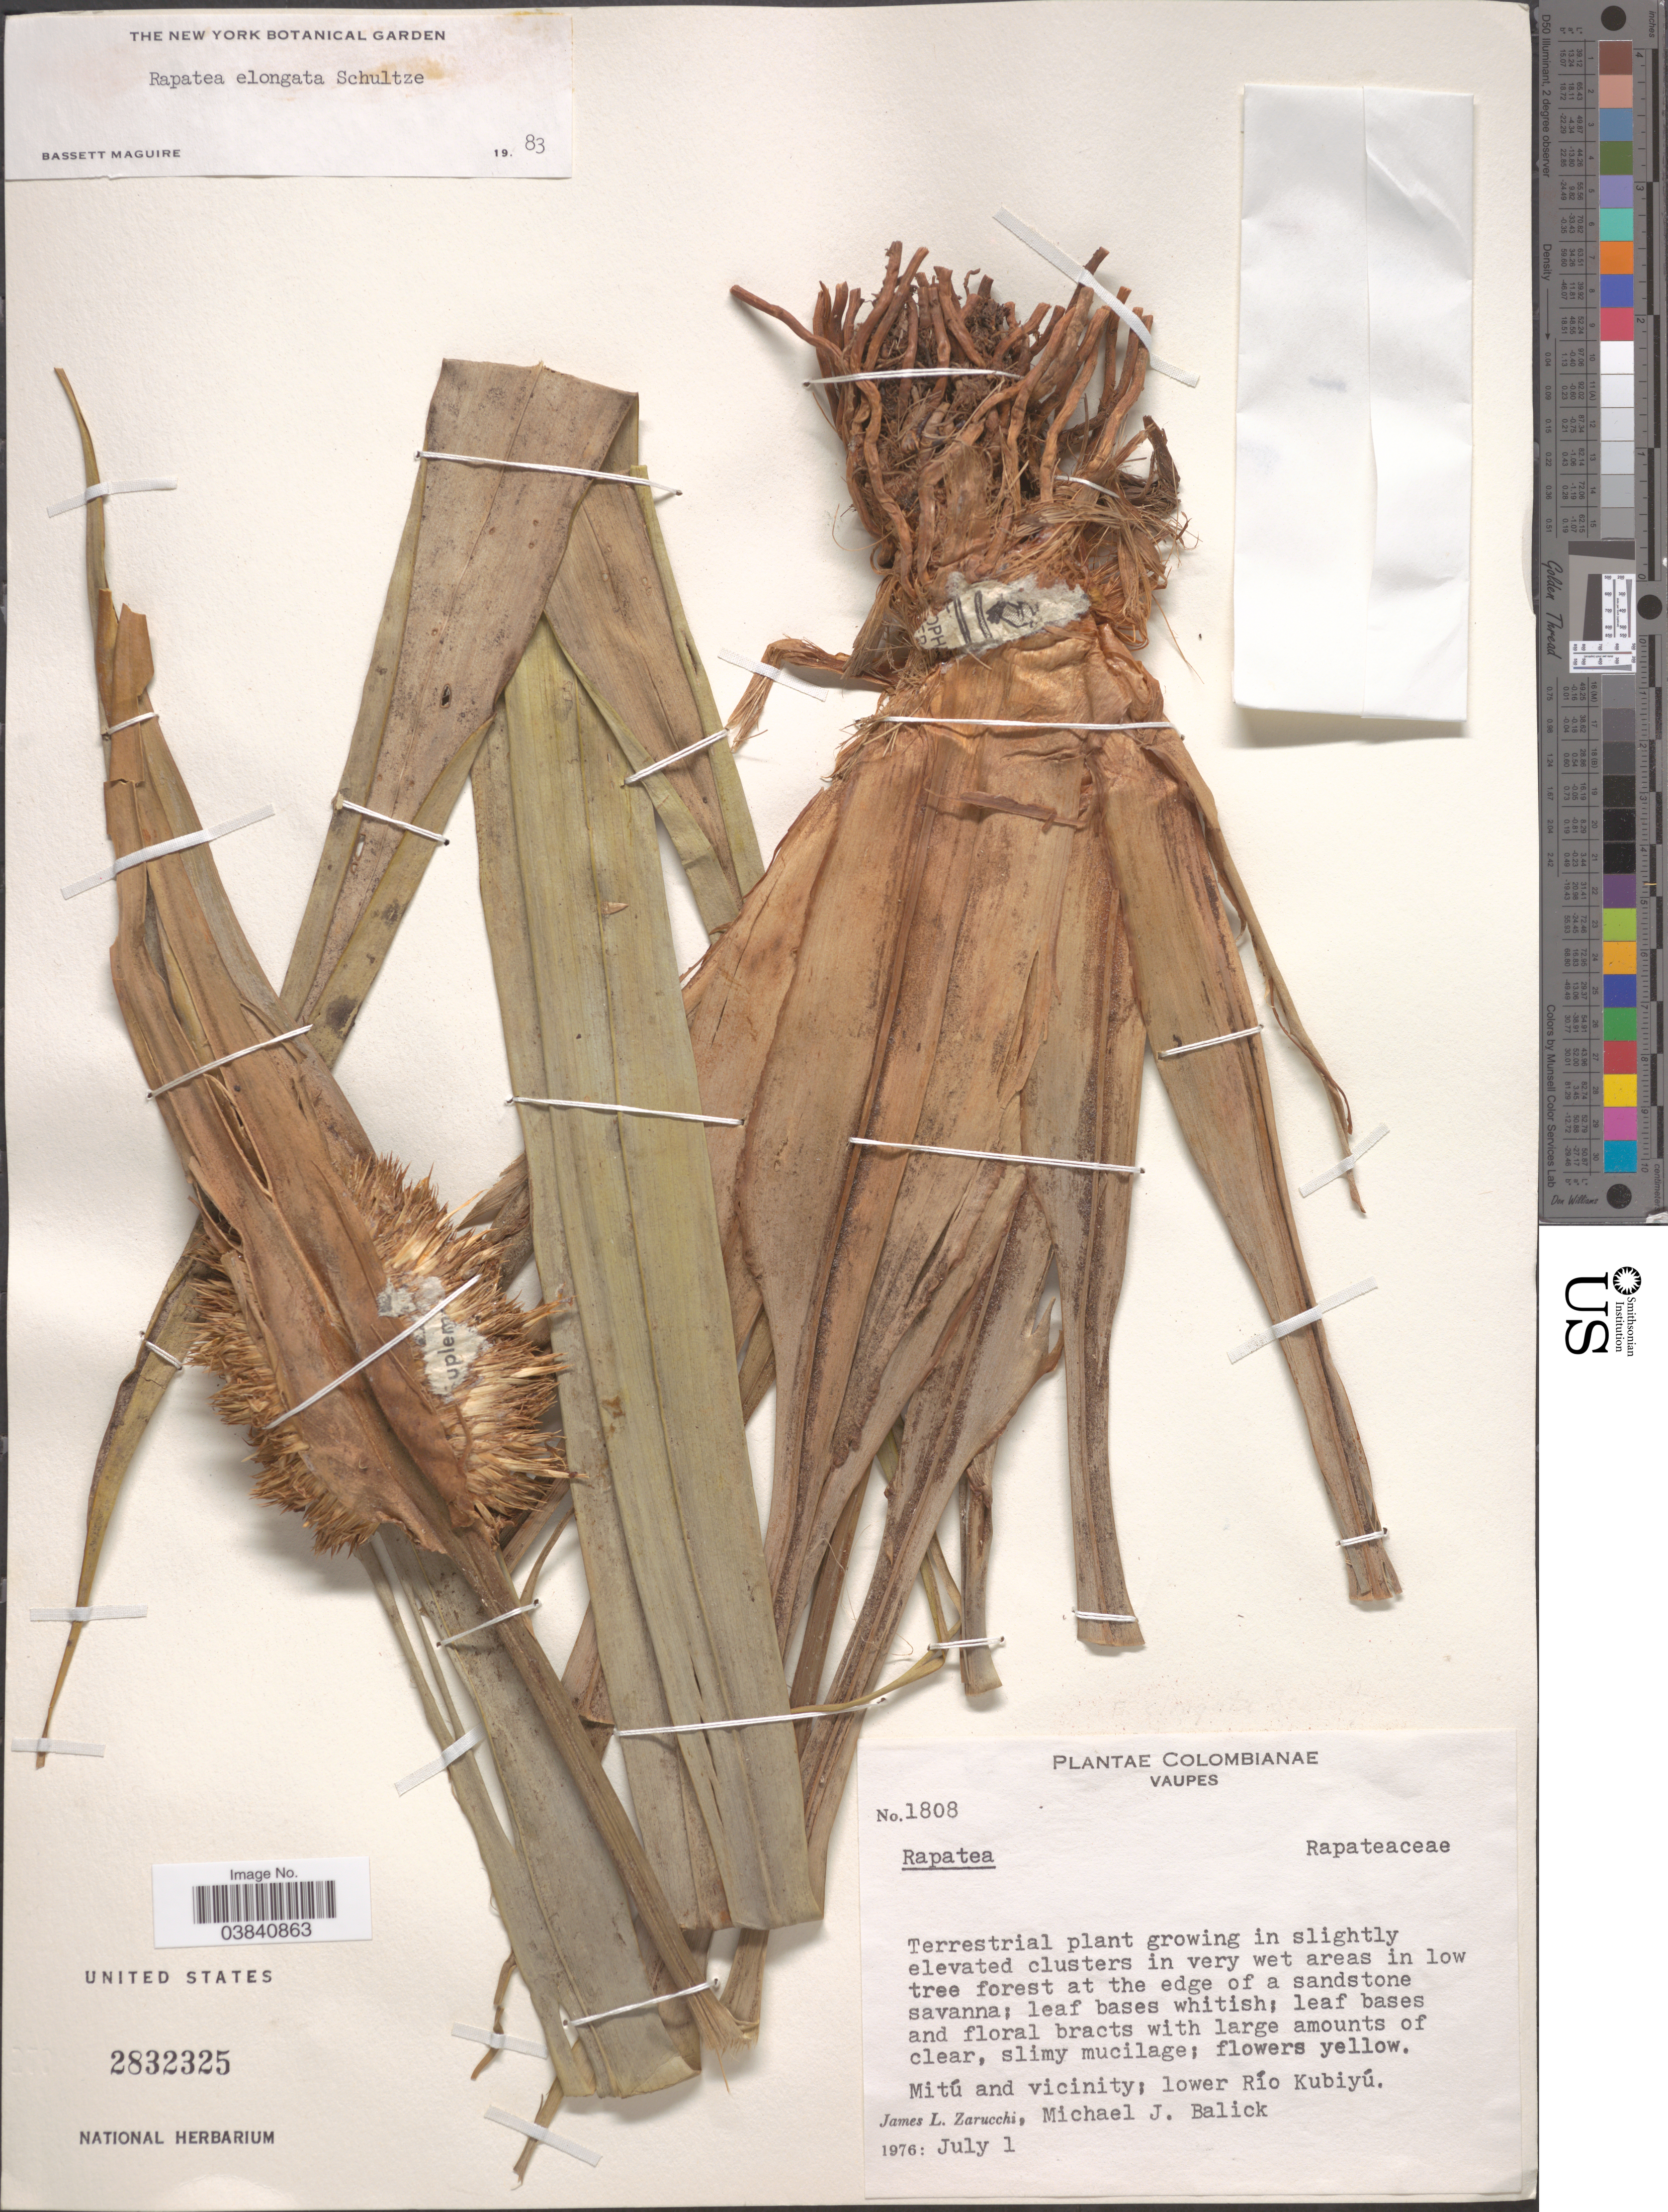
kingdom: Plantae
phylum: Tracheophyta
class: Liliopsida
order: Poales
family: Rapateaceae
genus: Rapatea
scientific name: Rapatea elongata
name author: G. Schulze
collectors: J. L. Zarucchi & M. J. Balick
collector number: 1808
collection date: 1976-07-01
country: Colombia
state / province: Vaupés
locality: Mitú and vicinity; lower Río Kubiyú.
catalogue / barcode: US 2832325